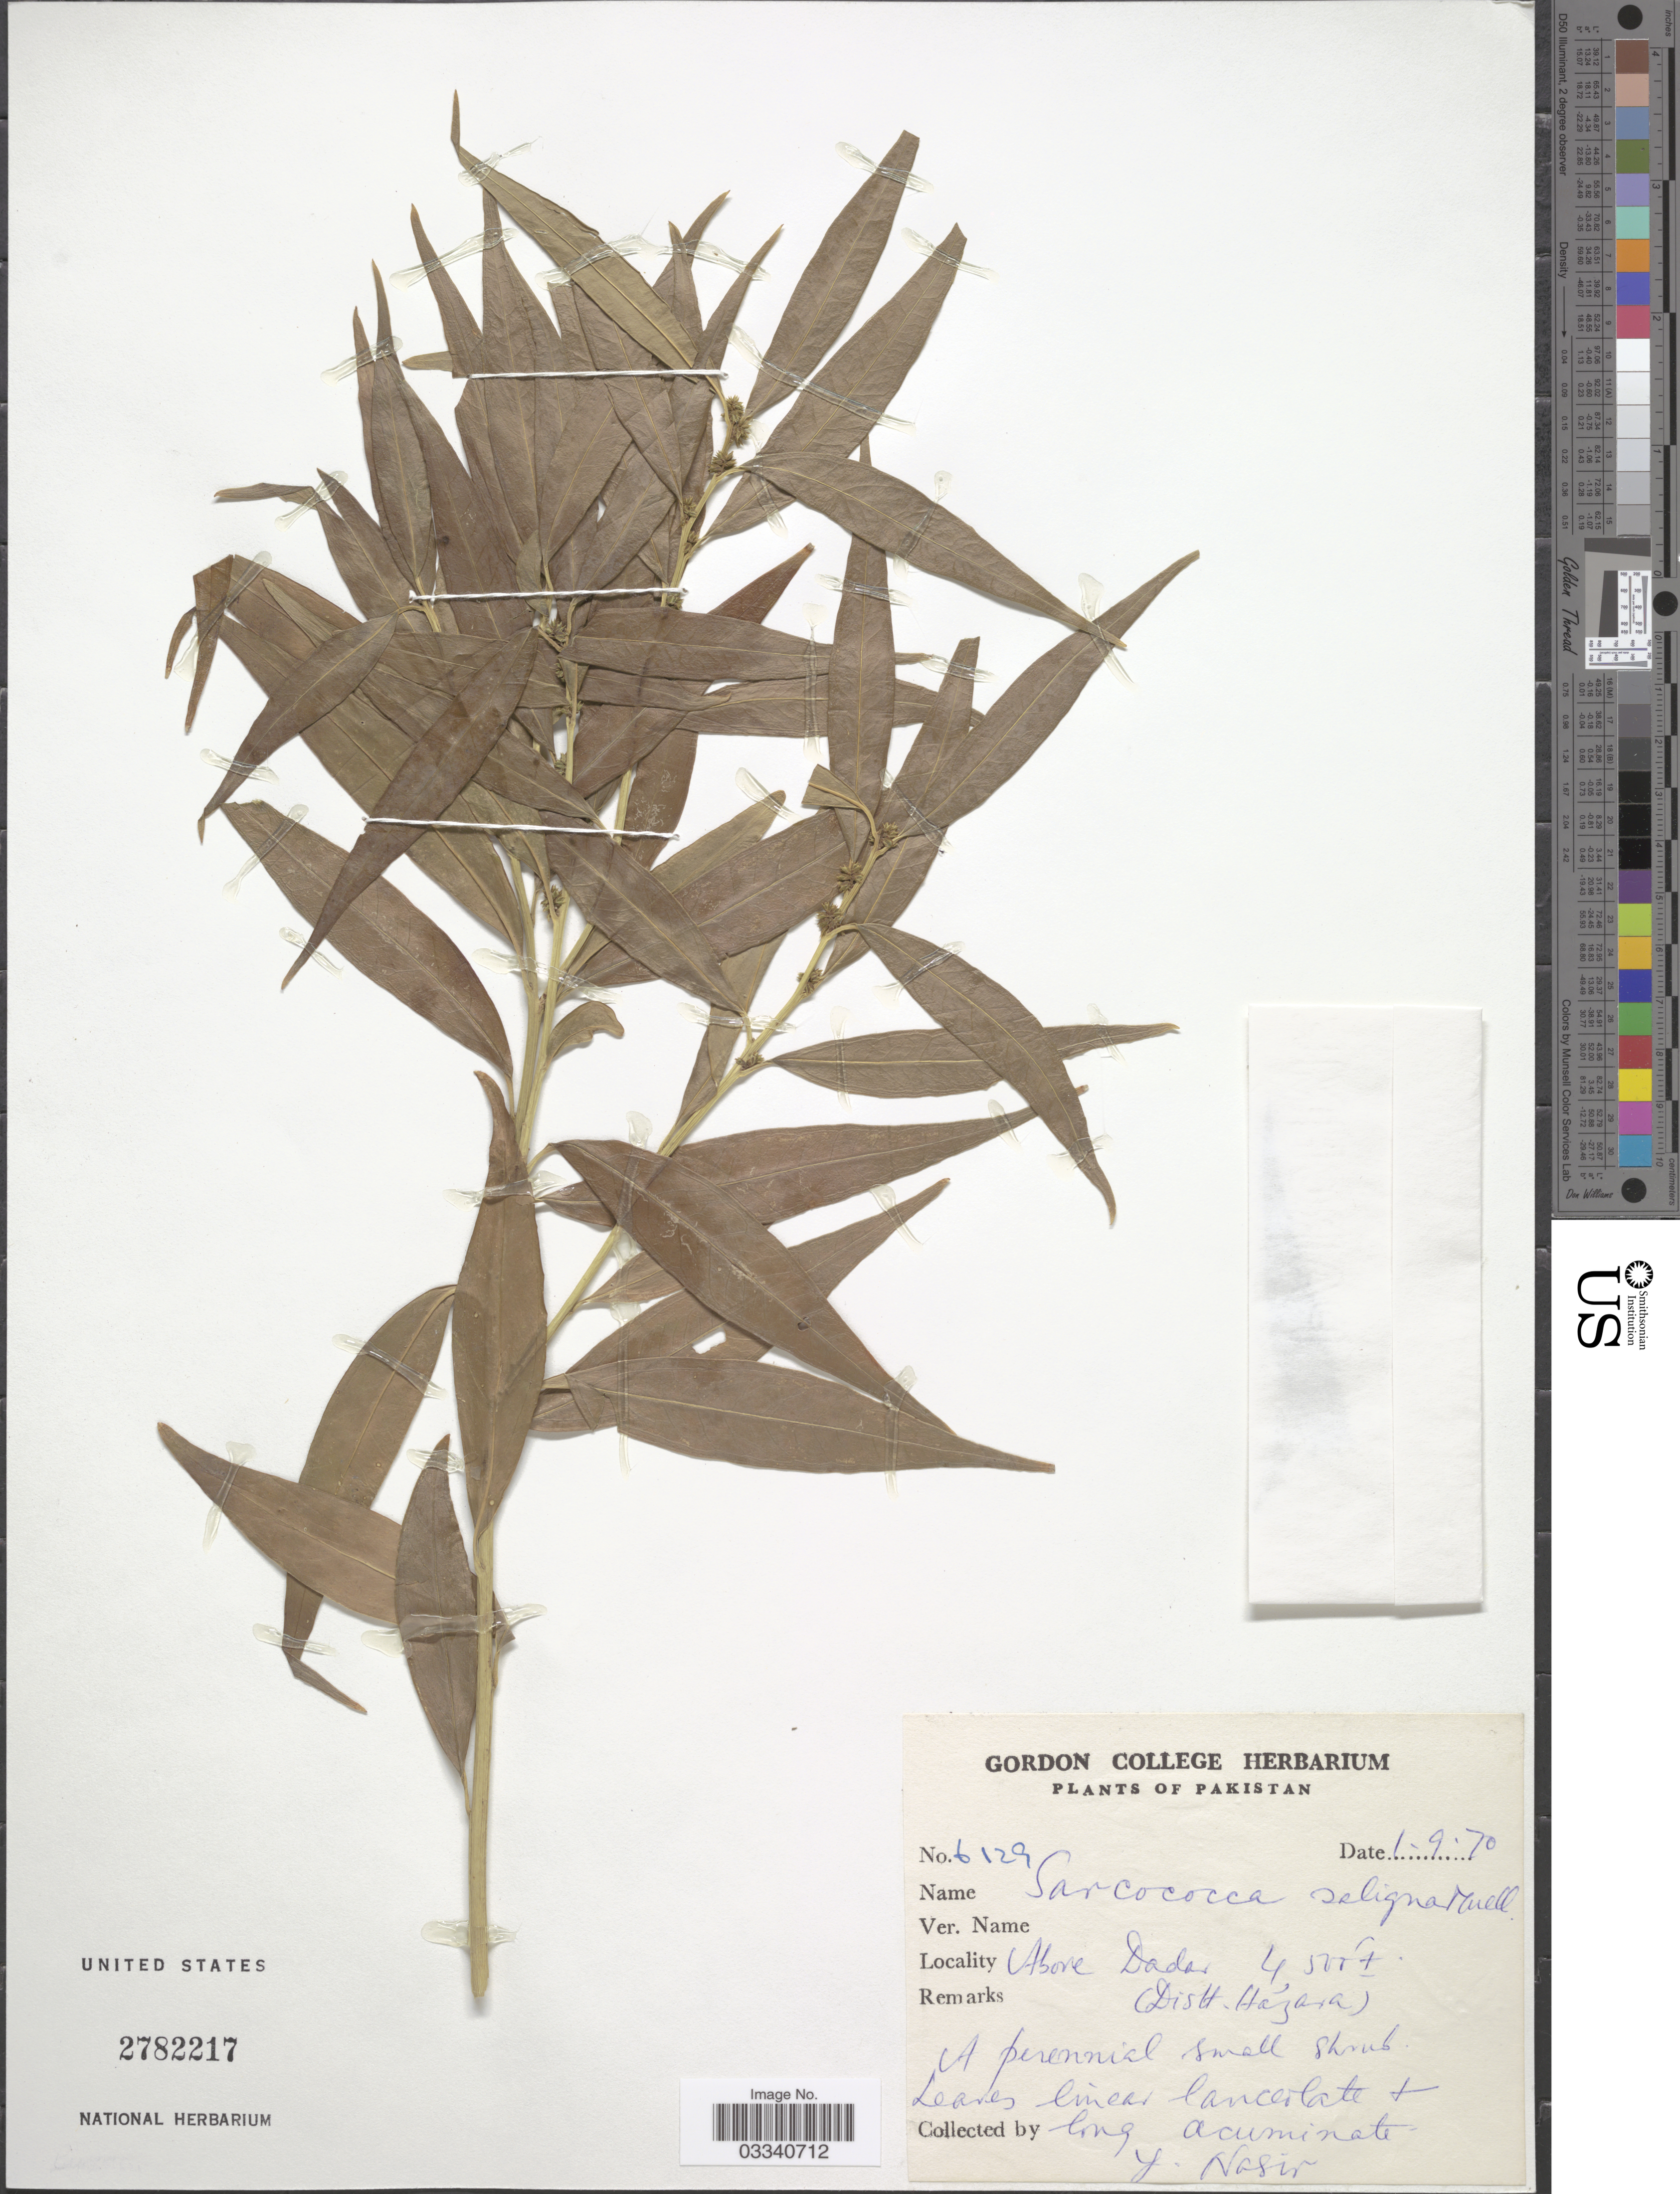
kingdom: Plantae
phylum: Tracheophyta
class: Magnoliopsida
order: Buxales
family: Buxaceae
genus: Sarcococca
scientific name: Sarcococca saligna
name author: (D. Don) Müll. Arg.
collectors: Y. Nasir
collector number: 6129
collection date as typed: Transcribed d/m/y: 1/9/70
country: Pakistan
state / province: Khyber Pakhtunkhwa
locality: Above Dadar (Dist. Hazara).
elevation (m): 1372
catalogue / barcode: US 2782217